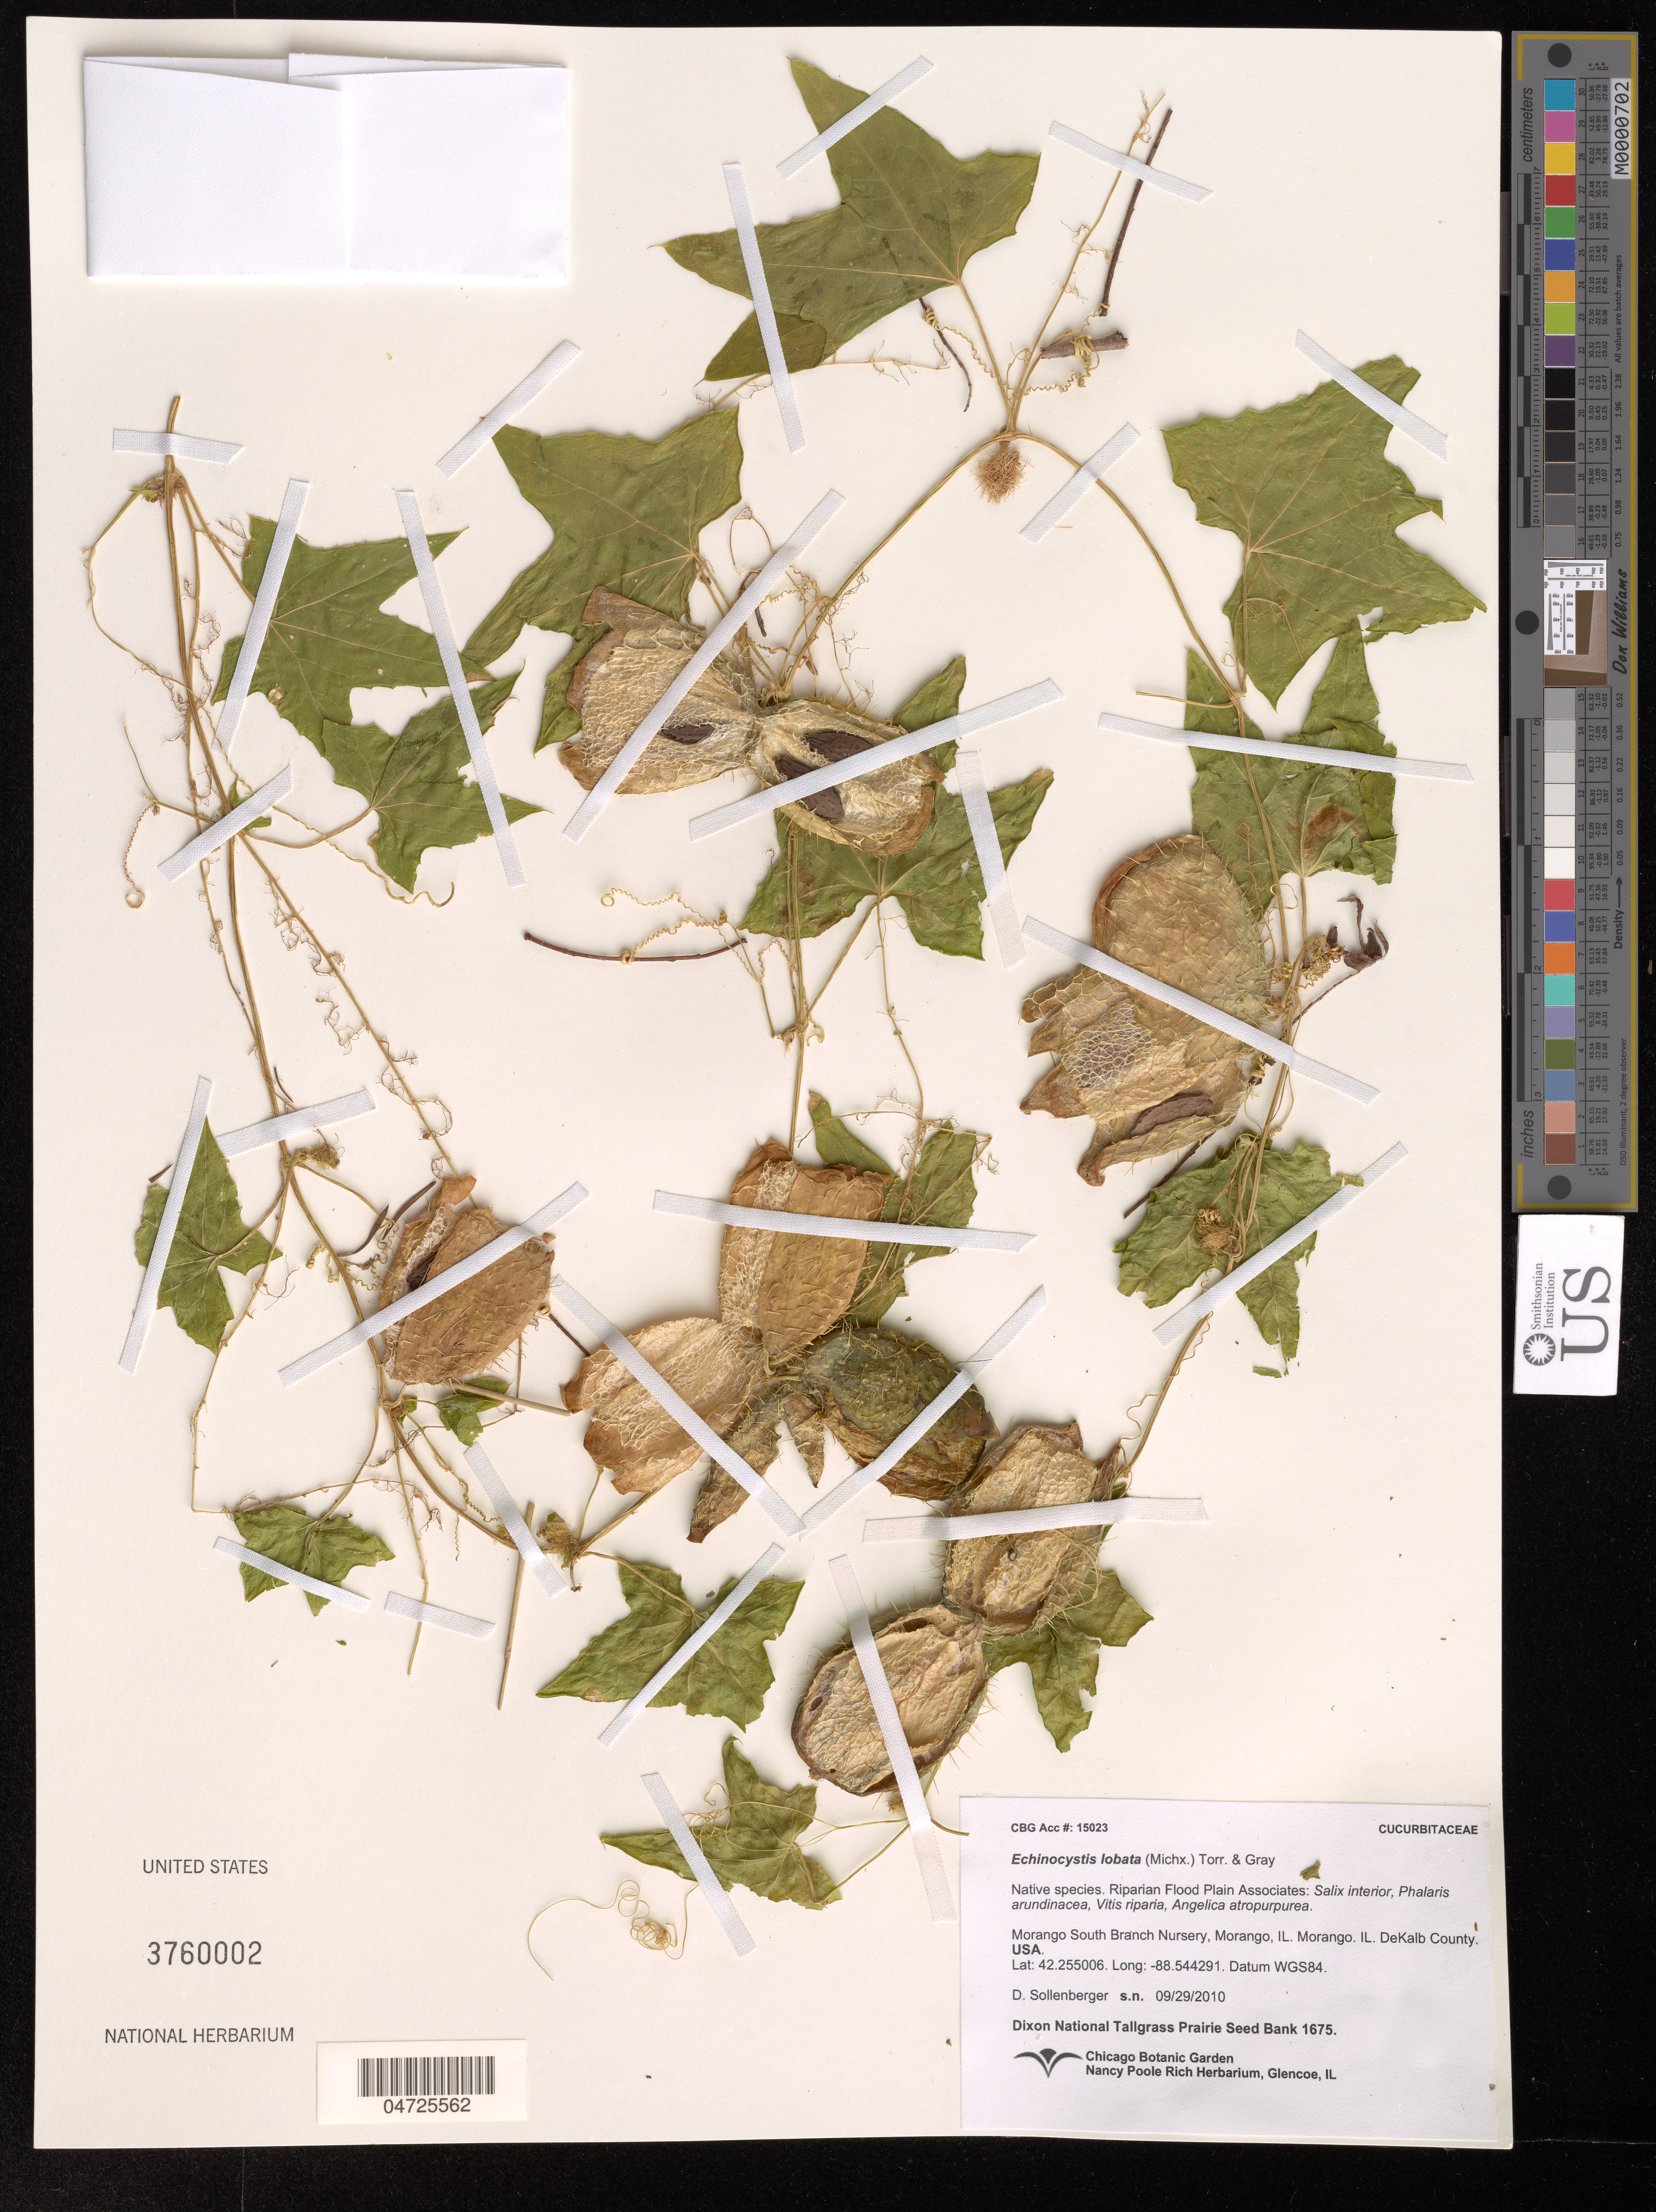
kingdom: Plantae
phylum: Tracheophyta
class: Magnoliopsida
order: Cucurbitales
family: Cucurbitaceae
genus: Echinocystis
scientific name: Echinocystis lobata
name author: (Michx.) Torr. & A. Gray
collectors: D. Sollenberger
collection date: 2010-09-29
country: United States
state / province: Illinois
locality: Morango South Branch Nursery, Morango. DeKalb County. Datum WGS84.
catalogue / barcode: US 3760002